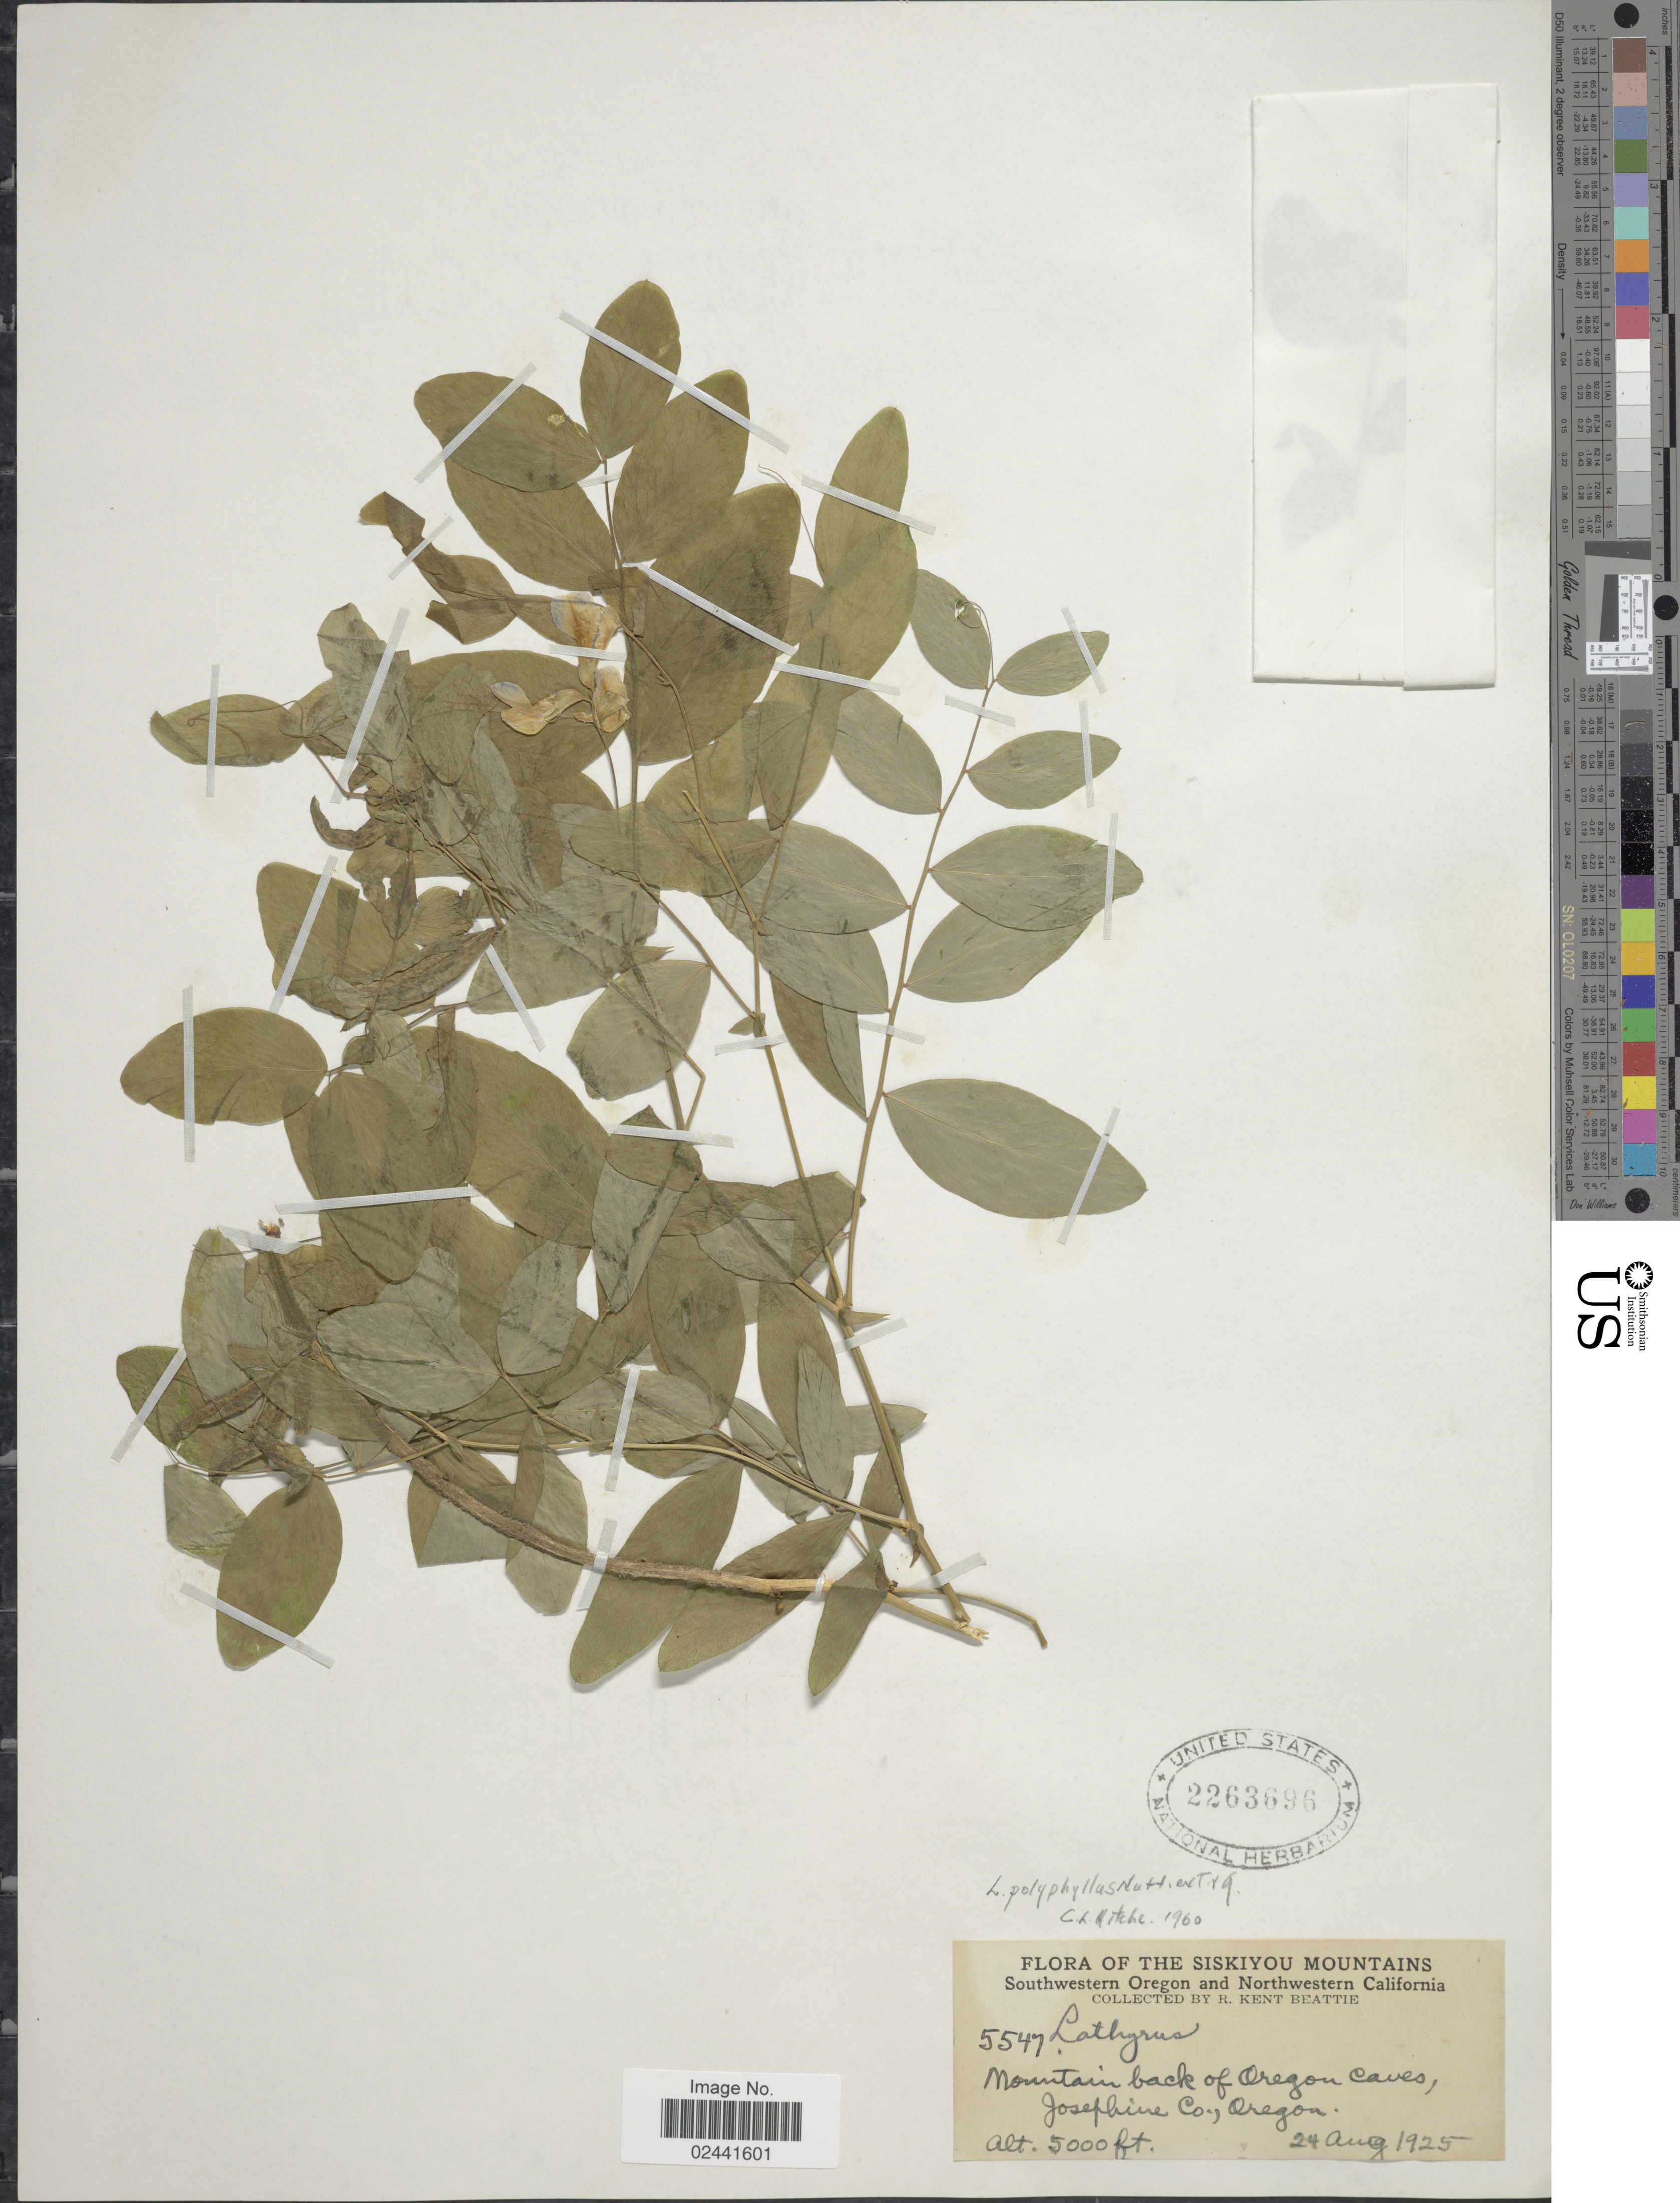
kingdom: Plantae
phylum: Tracheophyta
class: Magnoliopsida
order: Fabales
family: Fabaceae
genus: Lathyrus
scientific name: Lathyrus polyphyllus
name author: Nutt.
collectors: R. K. Beattie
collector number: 5547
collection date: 1925-08-24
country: United States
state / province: Oregon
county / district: Josephine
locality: The Siskiyou Mountains, Southwestern Oregon and Northwestern California, Mountain back of Oregon Caves, Josephine Co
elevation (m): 1524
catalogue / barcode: US 2263969